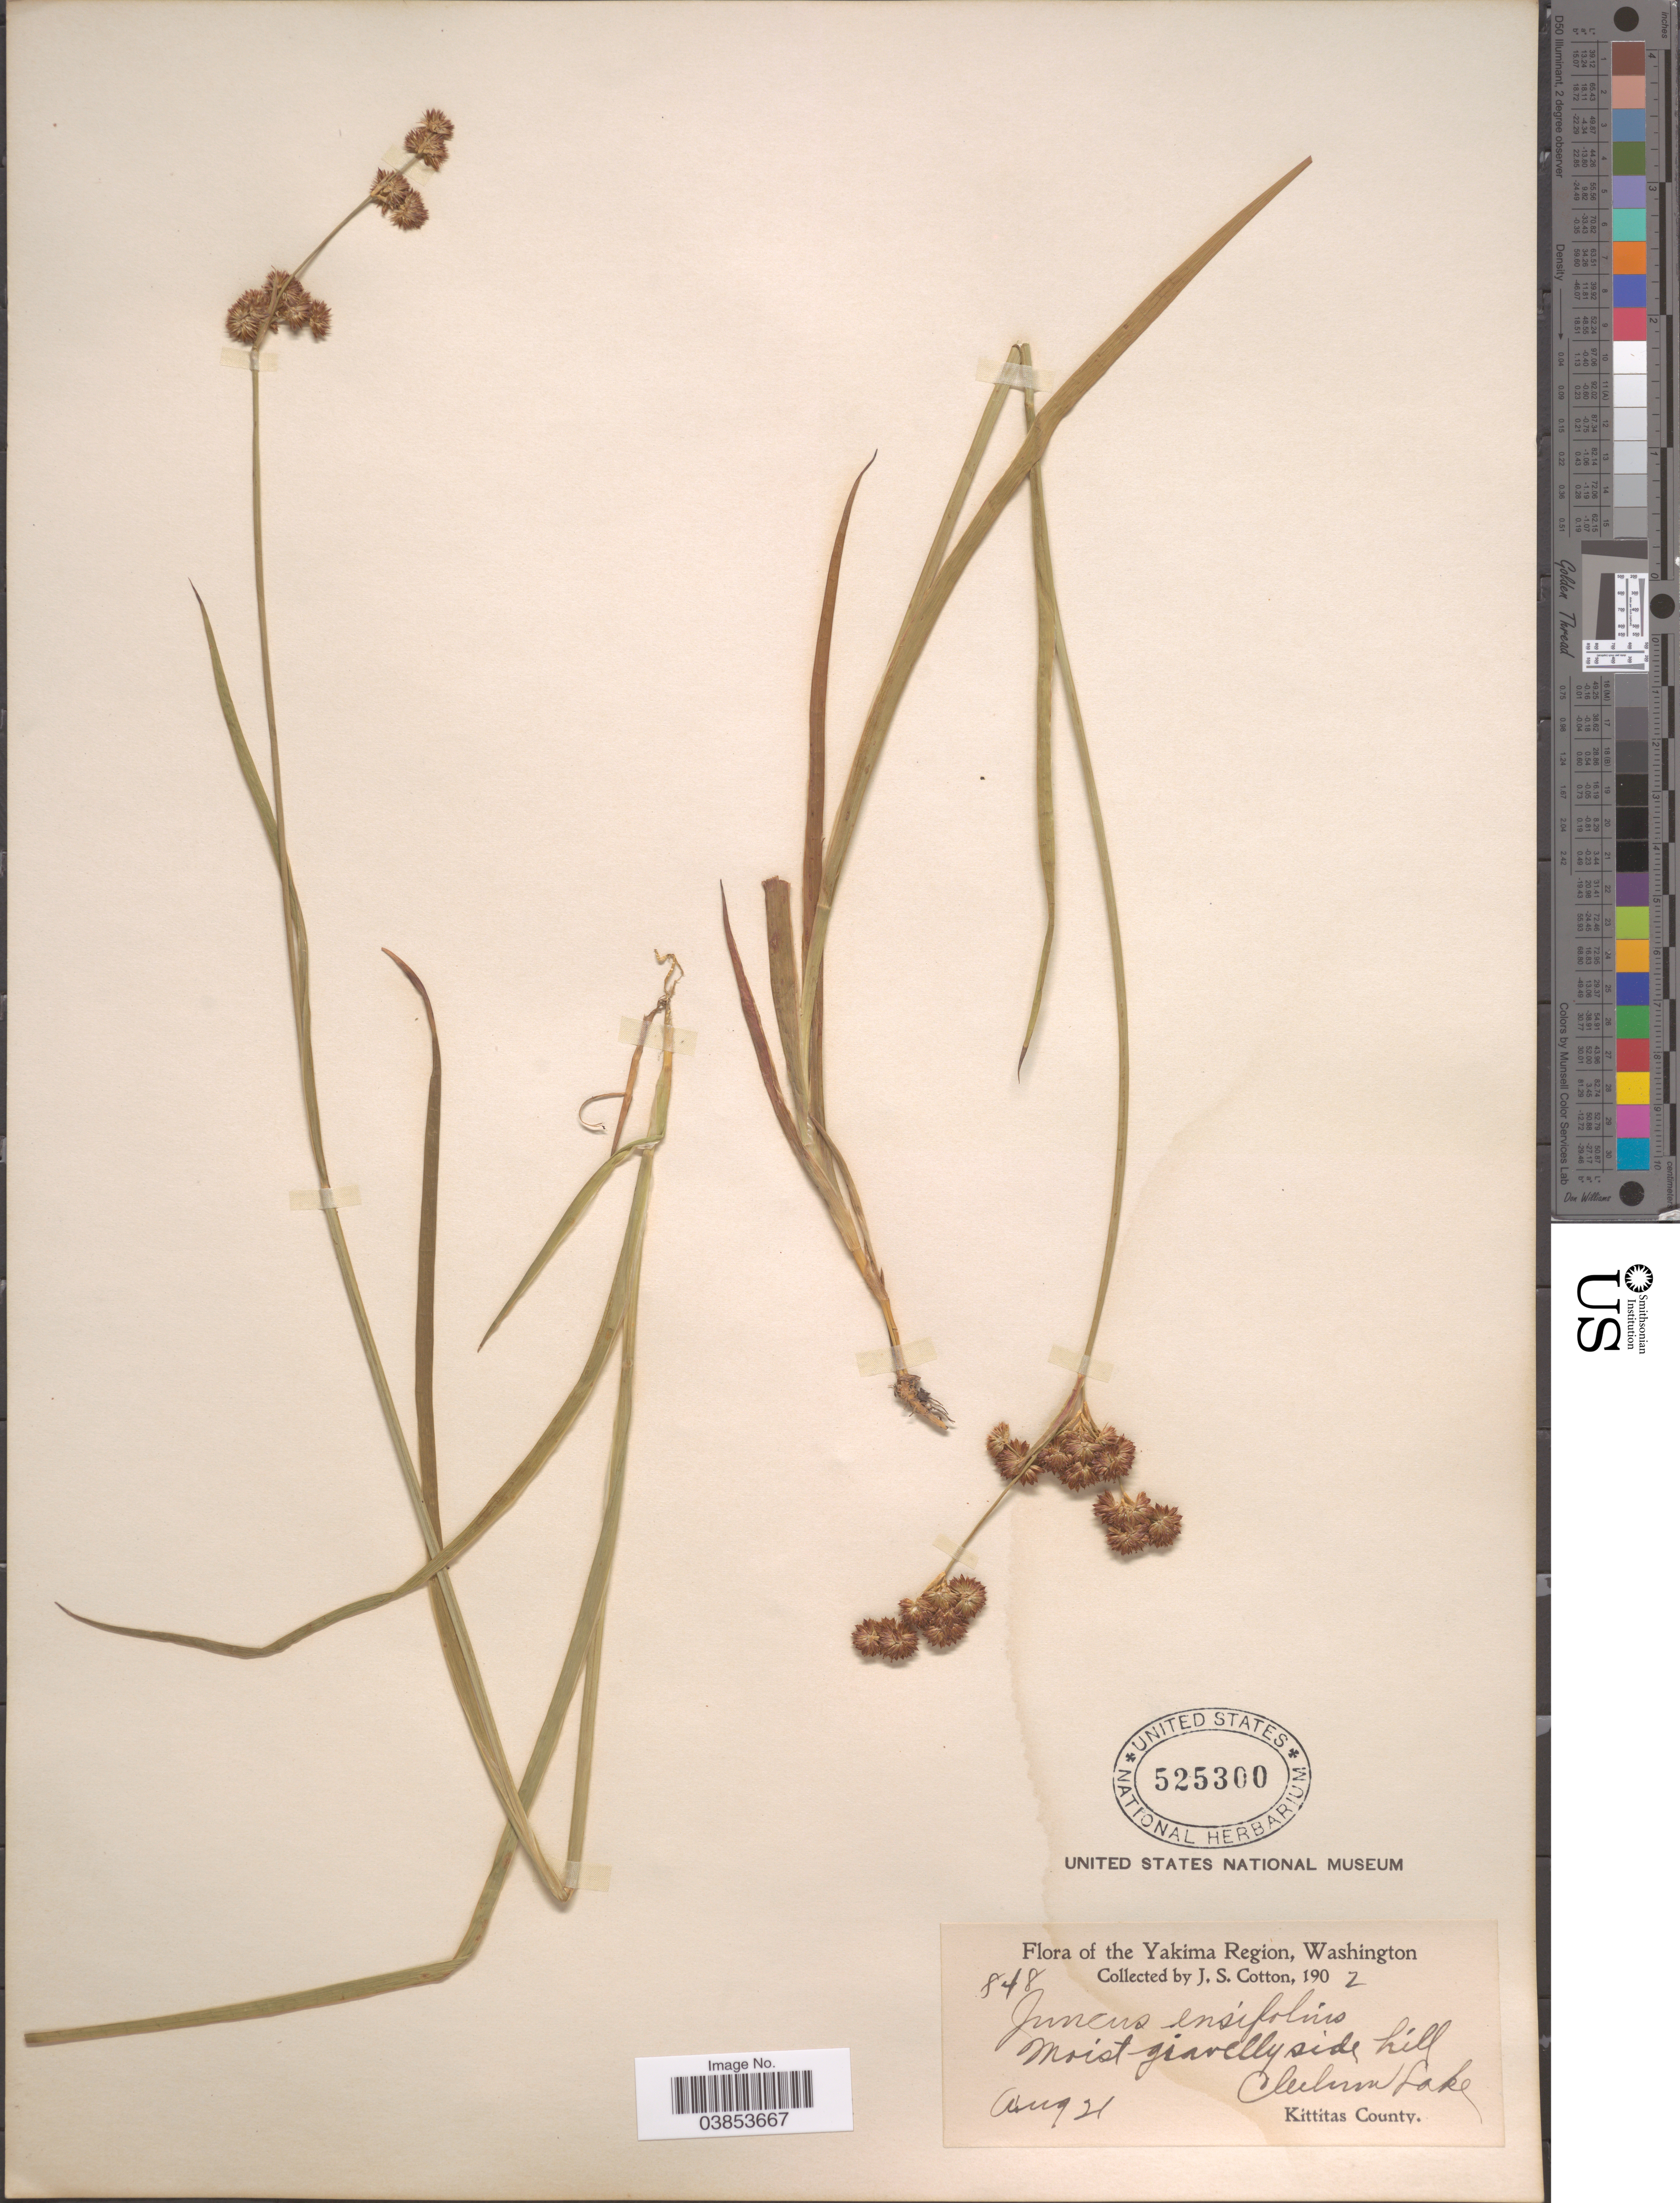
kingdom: Plantae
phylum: Tracheophyta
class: Liliopsida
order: Poales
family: Juncaceae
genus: Juncus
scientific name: Juncus ensifolius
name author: Wikstr.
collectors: J. S. Cotton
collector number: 848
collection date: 1902-08-21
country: United States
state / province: Washington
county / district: Kittitas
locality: Yakima Region. Cleelum Lake, Kittitas County.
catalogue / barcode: US 525300